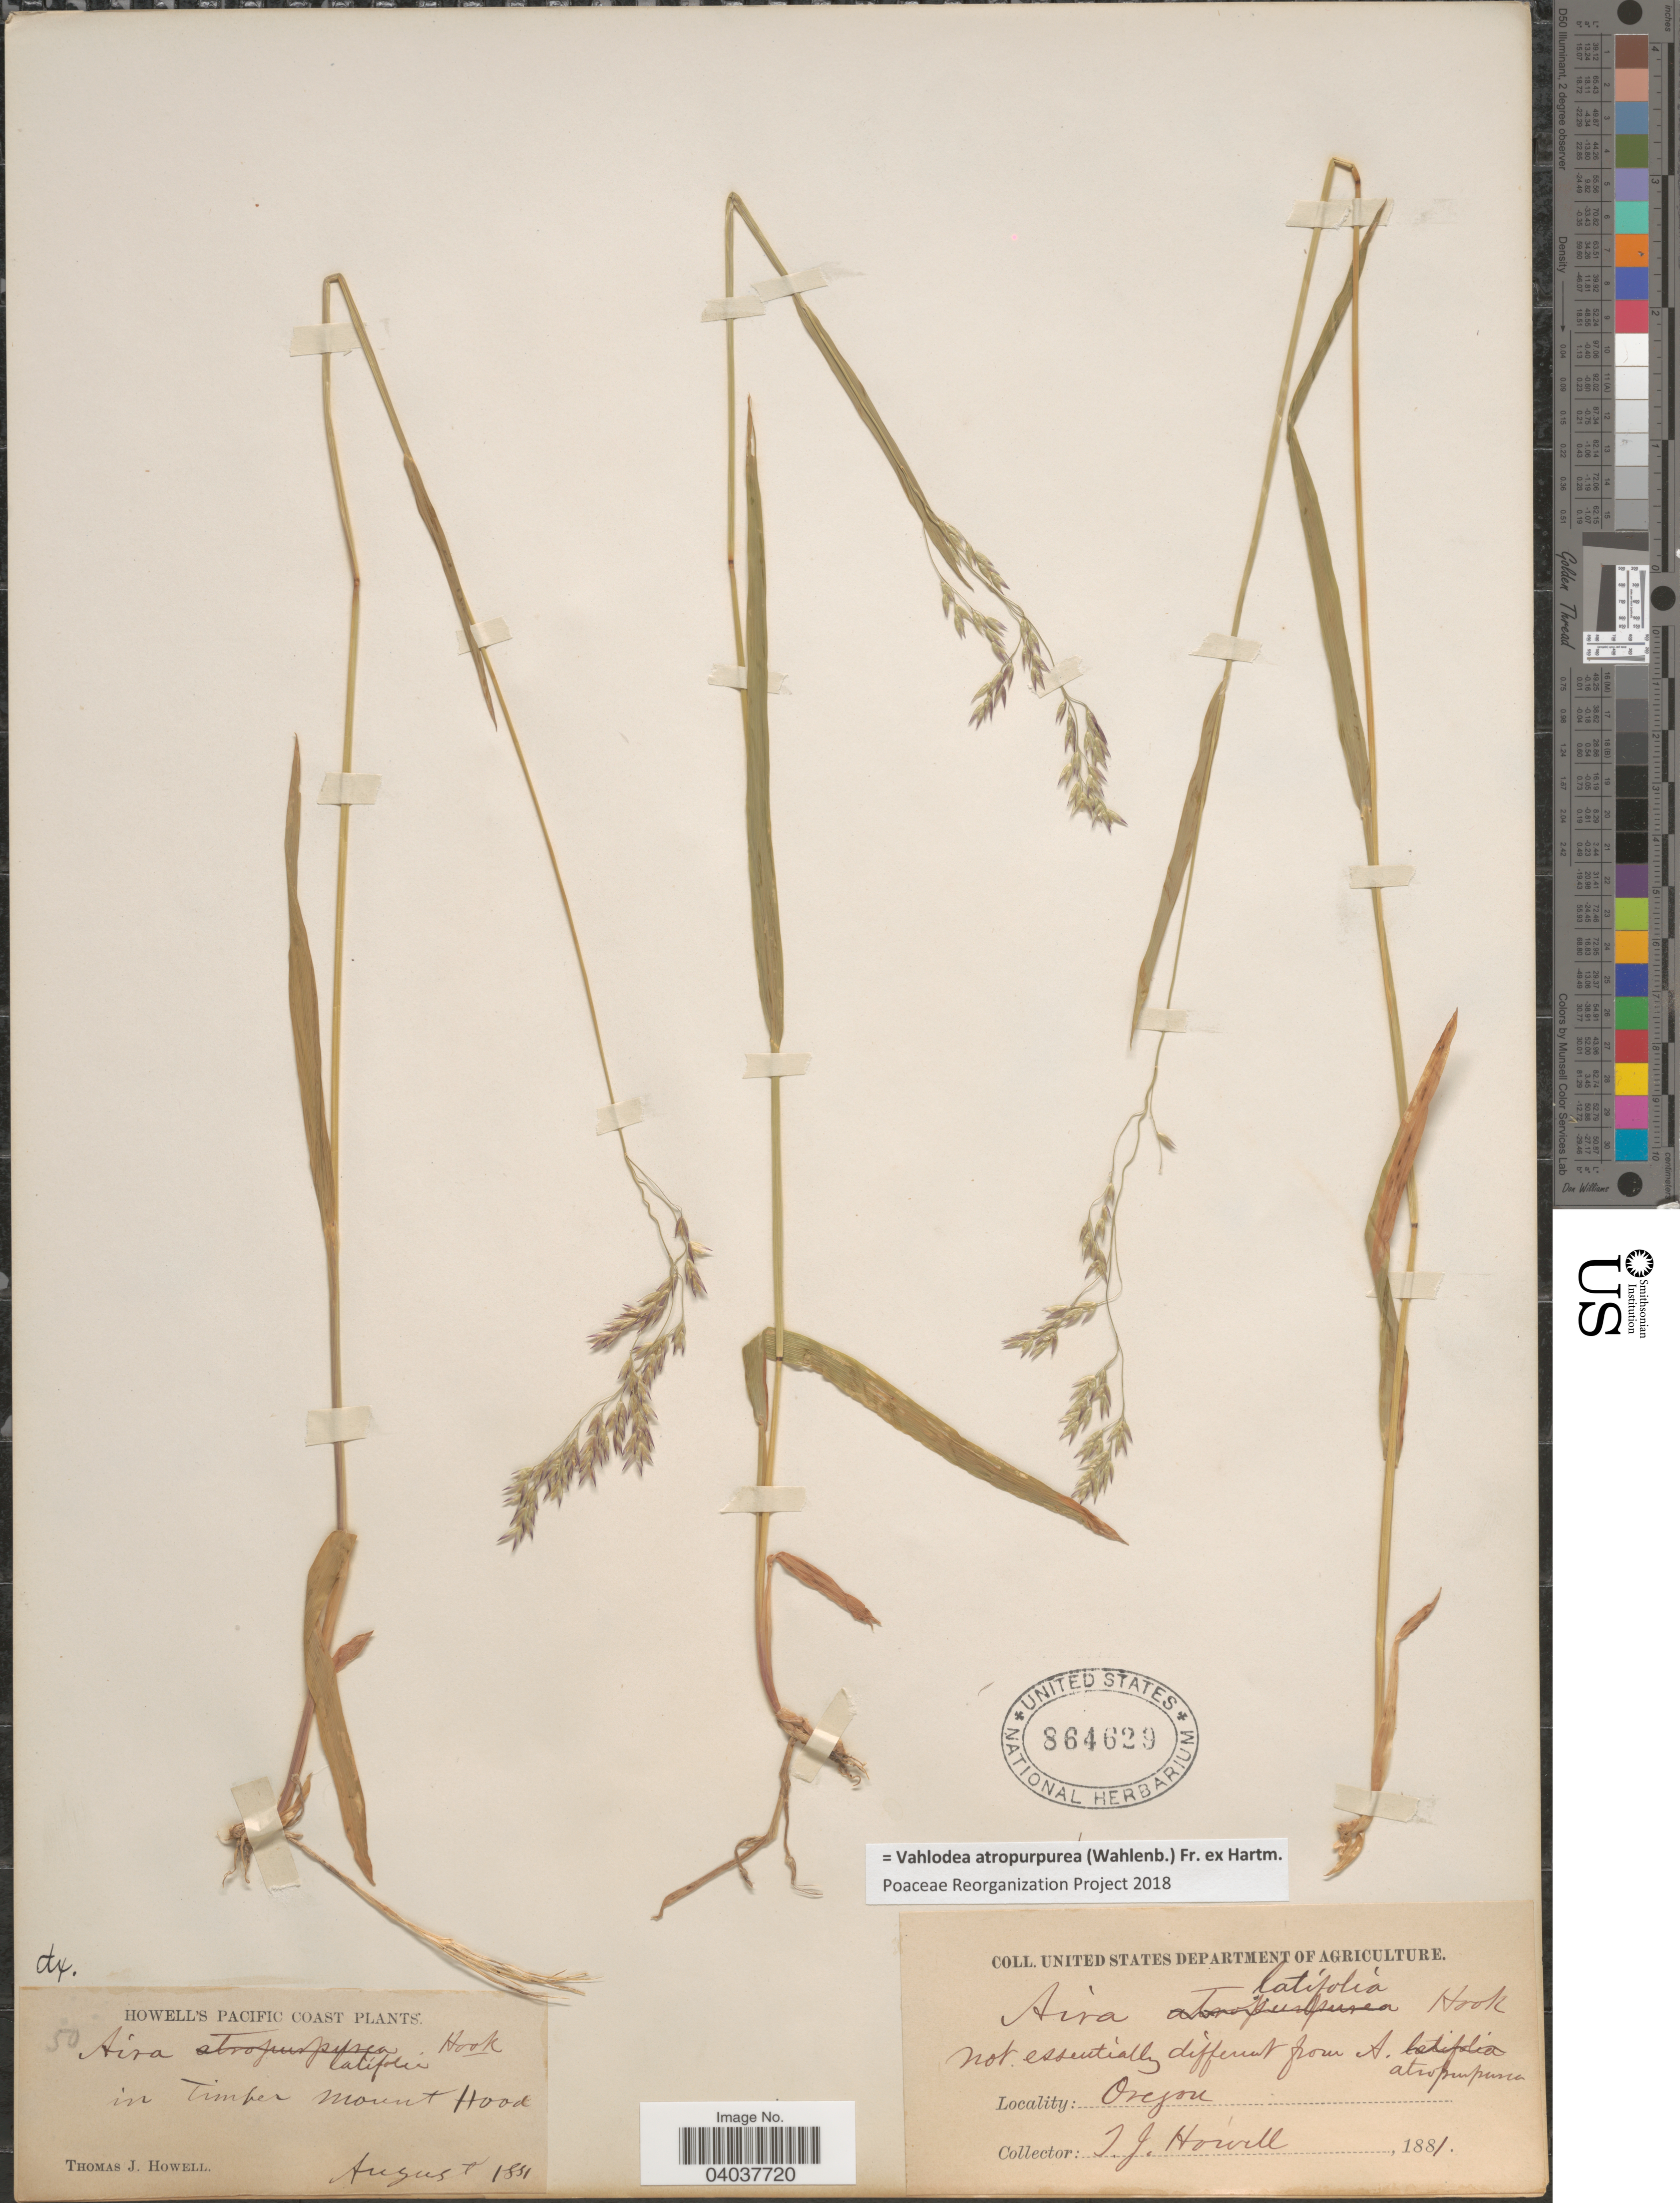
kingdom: Plantae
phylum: Tracheophyta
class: Liliopsida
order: Poales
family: Poaceae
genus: Vahlodea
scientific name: Vahlodea atropurpurea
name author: (Wahlenb.) Fr. ex Hartm.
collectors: T. J. Howell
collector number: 50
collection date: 1881-08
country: United States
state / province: Oregon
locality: Pacific Coast. In timber Mount Hood.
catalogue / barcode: US 864629